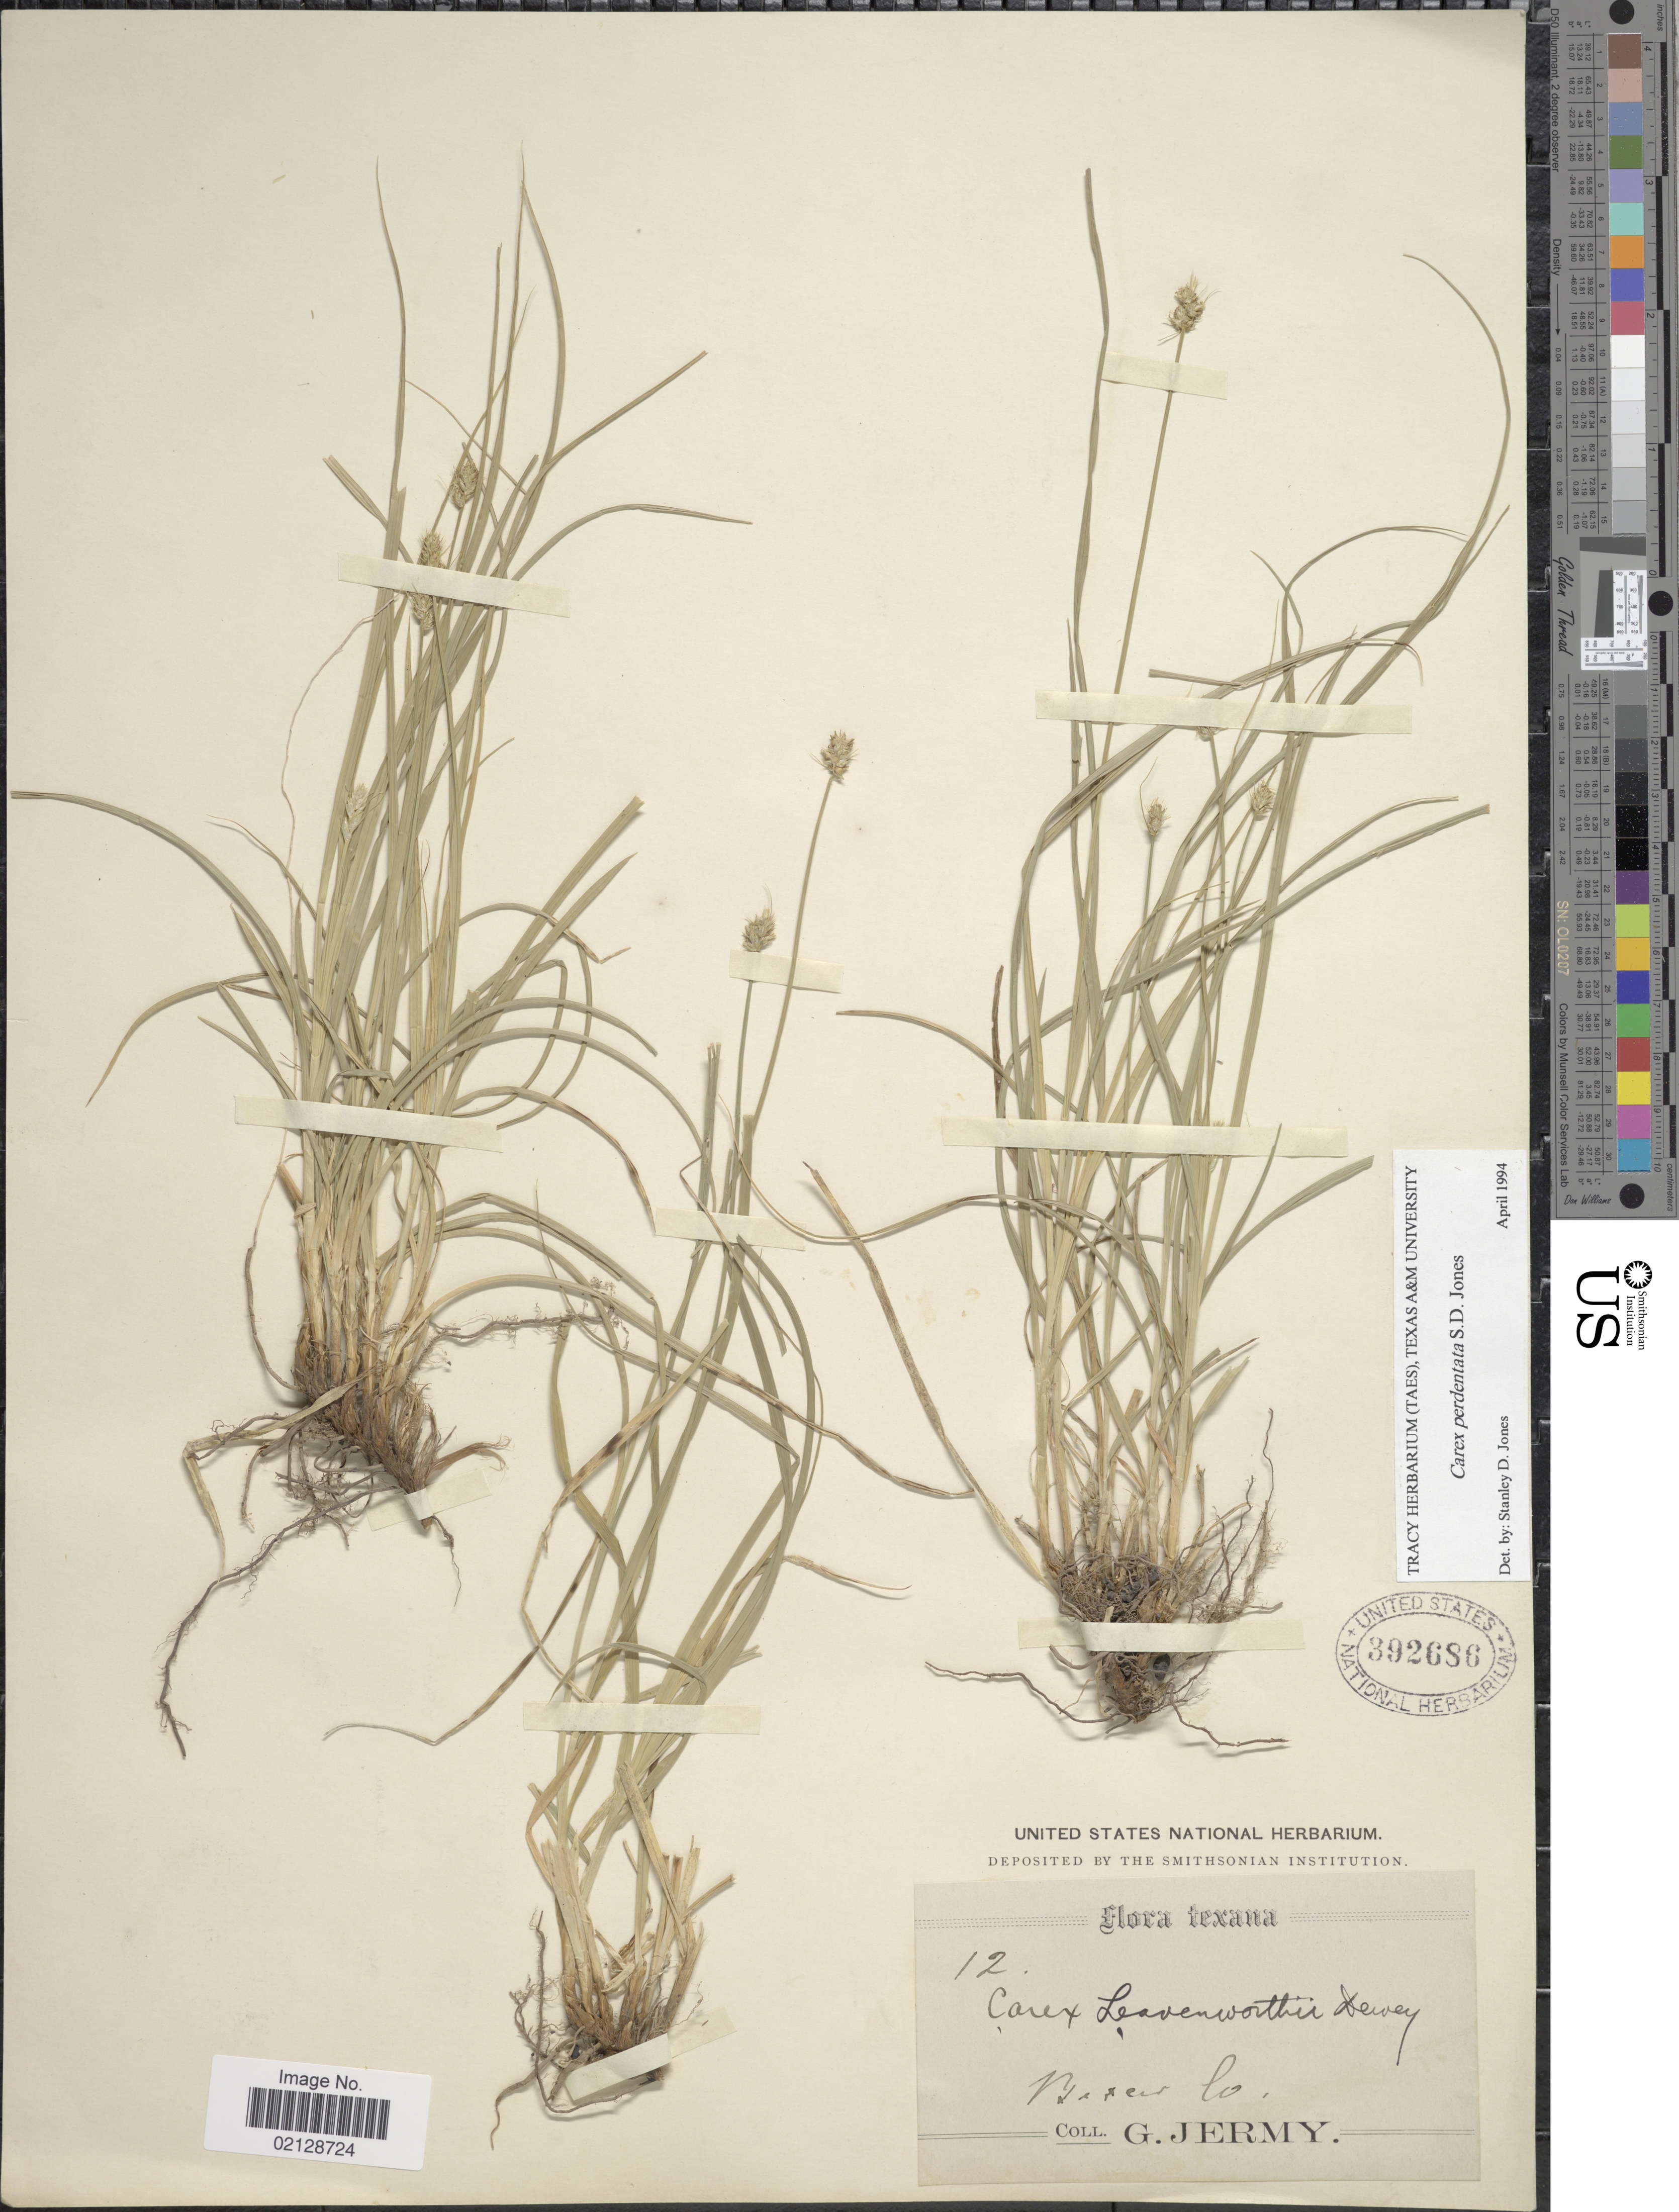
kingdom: Plantae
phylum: Tracheophyta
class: Liliopsida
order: Poales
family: Cyperaceae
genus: Carex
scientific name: Carex perdentata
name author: S.D. Jones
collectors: G. Jermy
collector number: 12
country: United States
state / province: Texas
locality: Bexar Co.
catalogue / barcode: US 392686